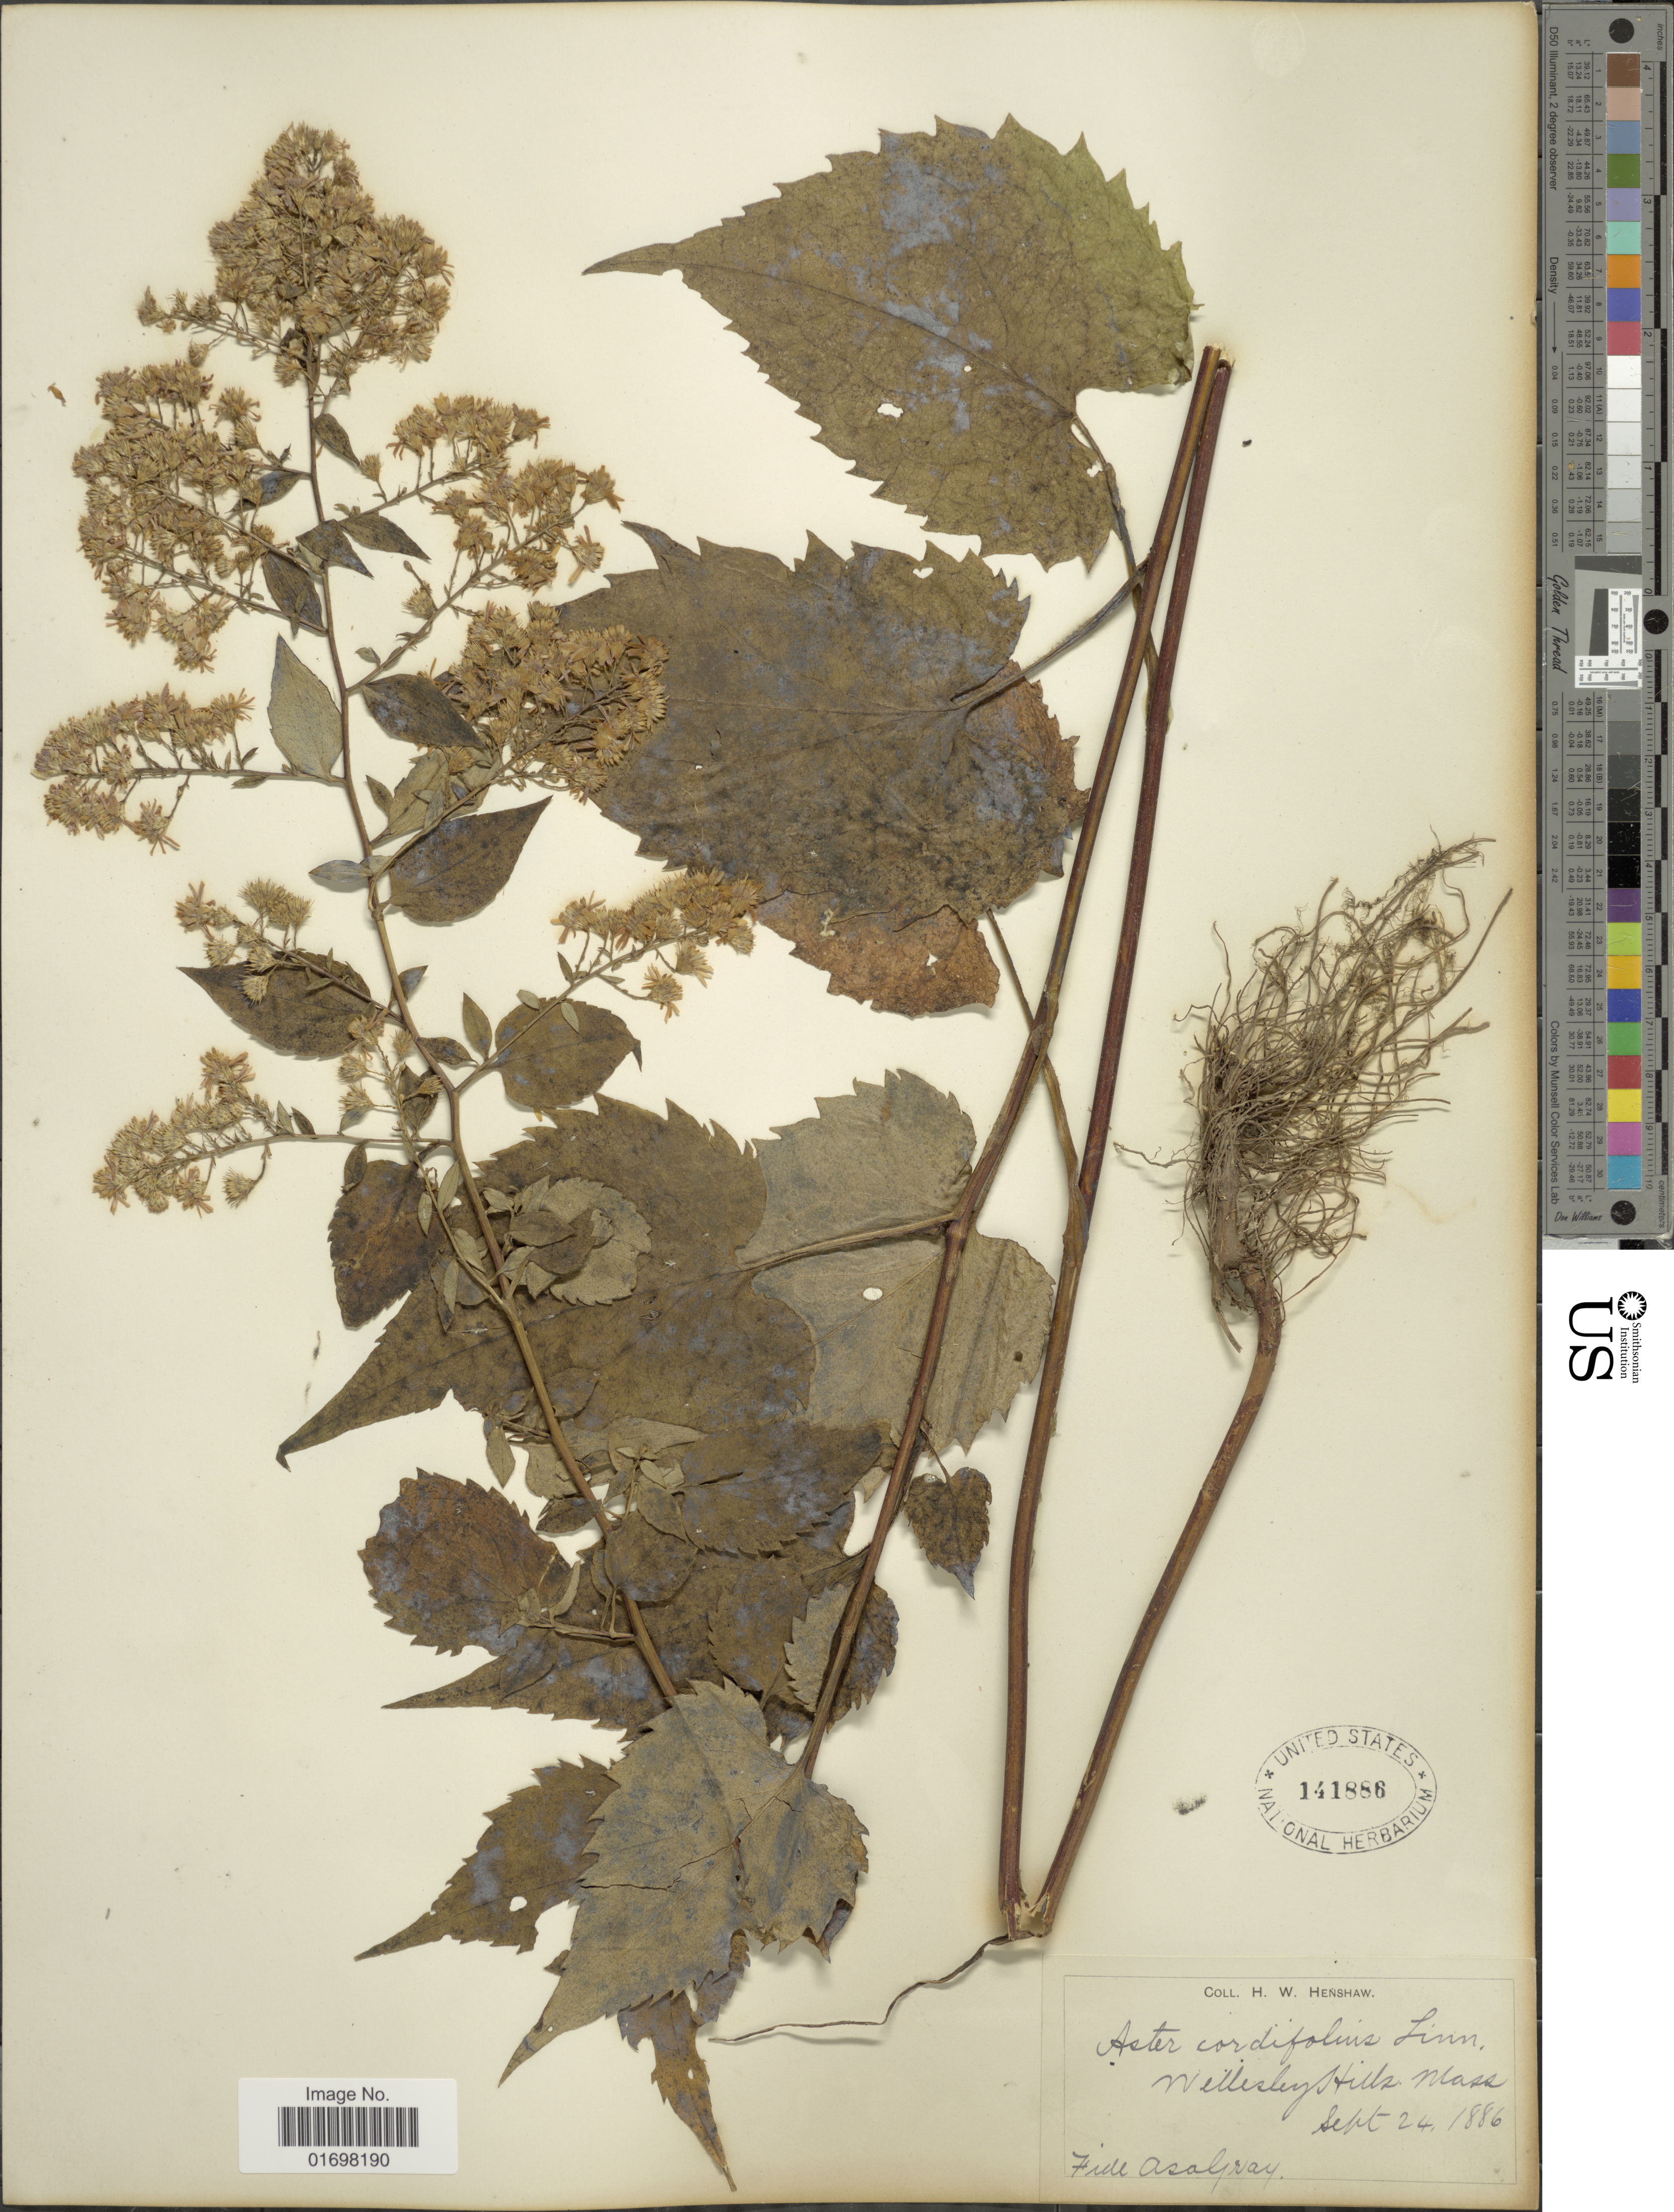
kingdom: Plantae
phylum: Tracheophyta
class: Magnoliopsida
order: Asterales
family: Asteraceae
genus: Symphyotrichum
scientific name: Symphyotrichum cordifolium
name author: (L.) G.L. Nesom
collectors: H. Henshaw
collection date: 1886-09-24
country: United States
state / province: Massachusetts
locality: Wellesley Hills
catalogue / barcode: US 141886